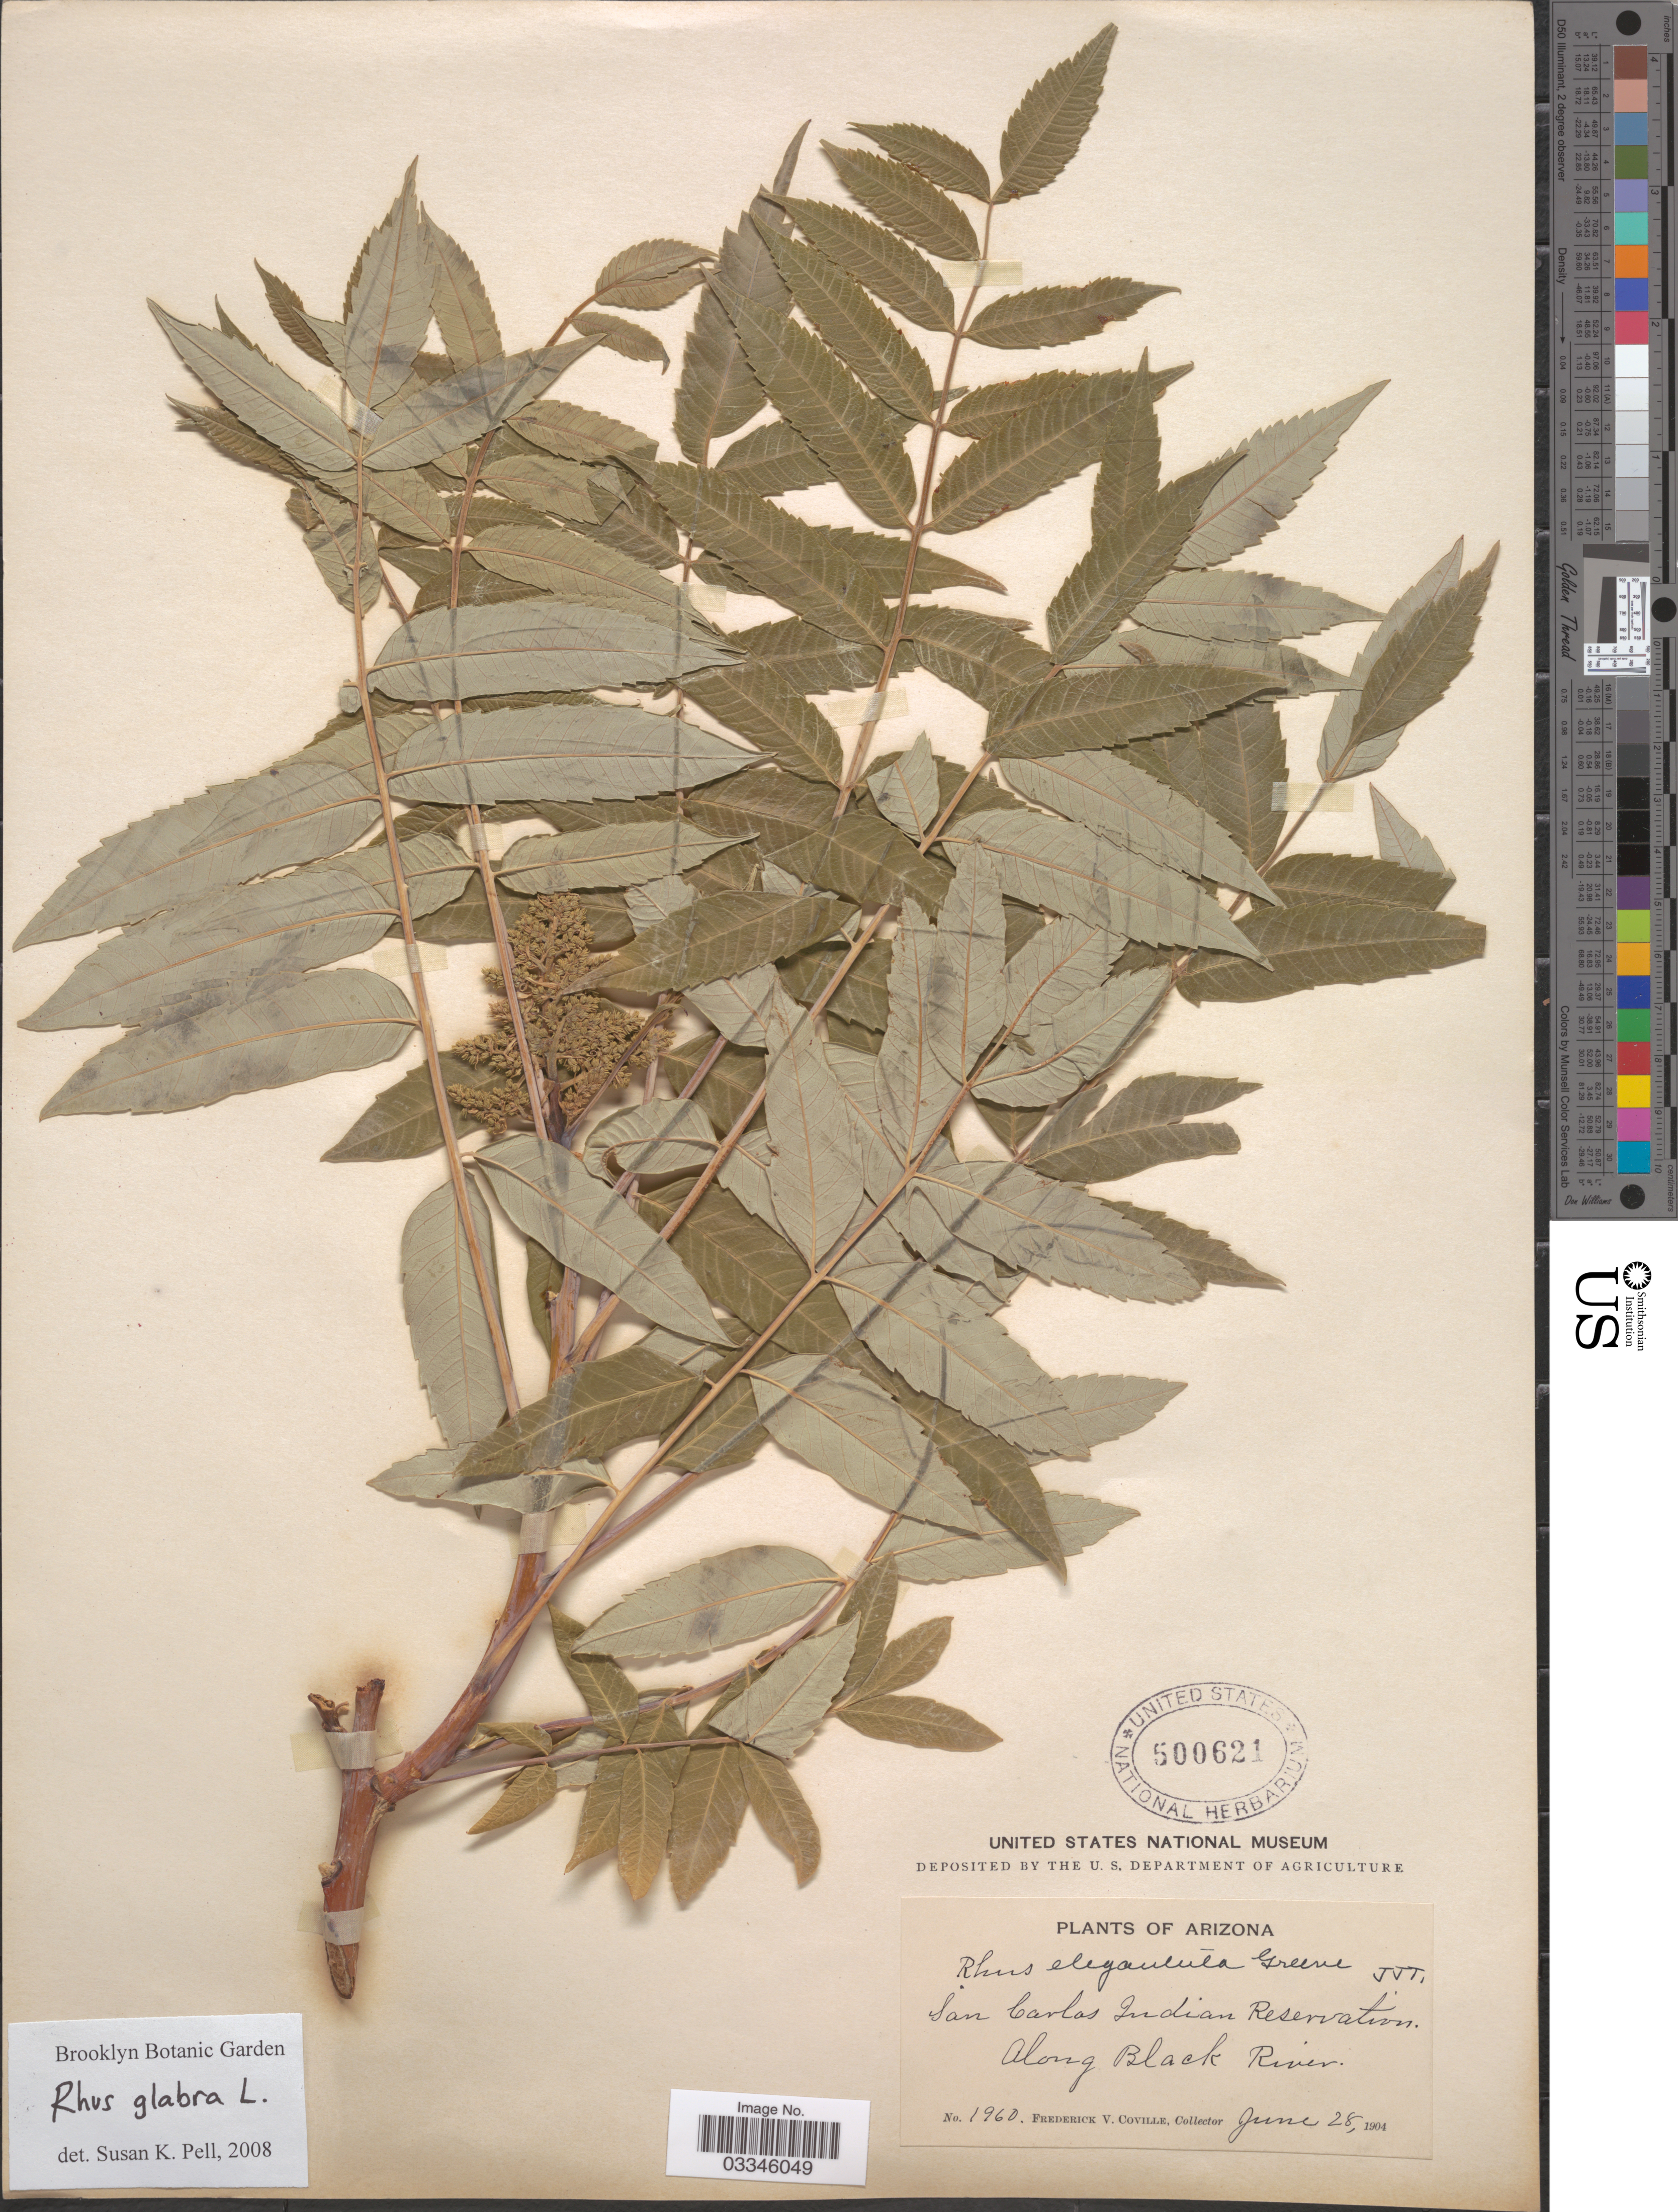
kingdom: Plantae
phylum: Tracheophyta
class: Magnoliopsida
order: Sapindales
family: Anacardiaceae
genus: Rhus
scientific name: Rhus glabra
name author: L.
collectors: F. V. Coville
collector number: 1960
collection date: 1904-06-28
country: United States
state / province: Arizona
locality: San Carlos Indian Reservation. Along Black River.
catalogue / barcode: US 500621